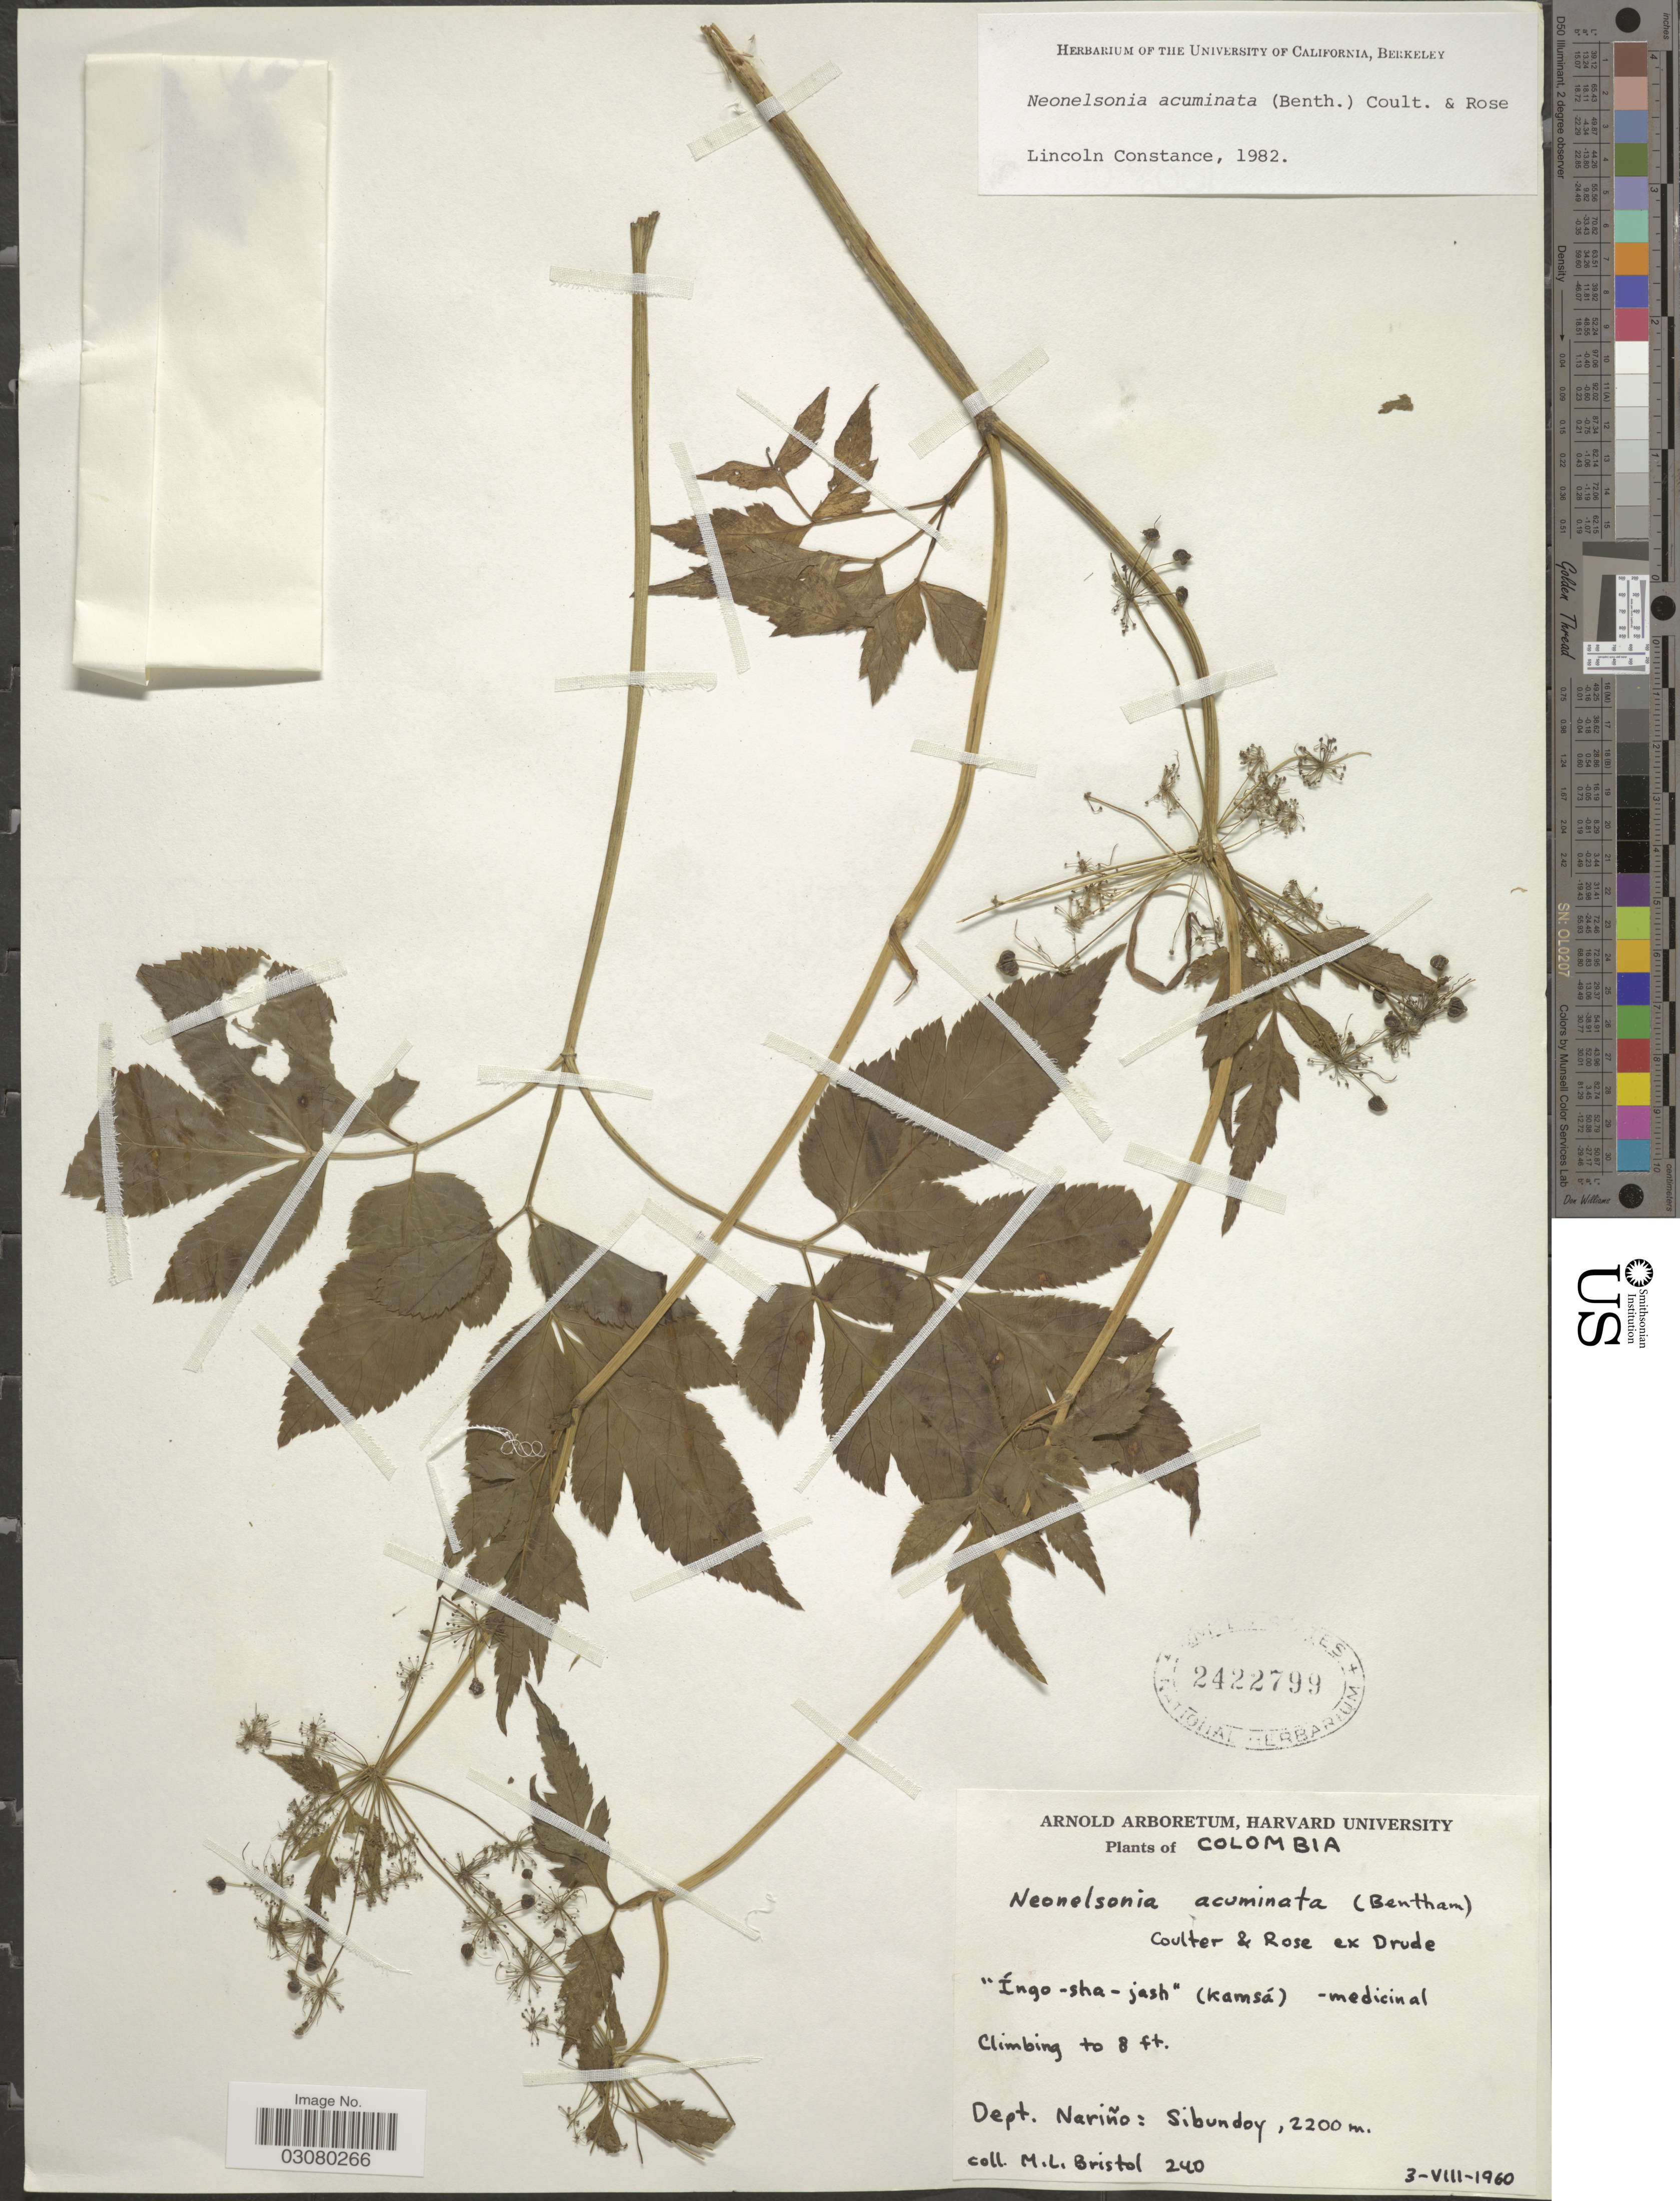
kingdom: Plantae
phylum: Tracheophyta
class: Magnoliopsida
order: Apiales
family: Apiaceae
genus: Neonelsonia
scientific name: Neonelsonia acuminata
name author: (Benth.) J.M. Coult. & Rose ex Drude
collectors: M. L. Bristol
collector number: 240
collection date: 1960-08-03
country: Colombia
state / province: Nariño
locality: Sibundoy.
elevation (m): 2200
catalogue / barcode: US 2422799